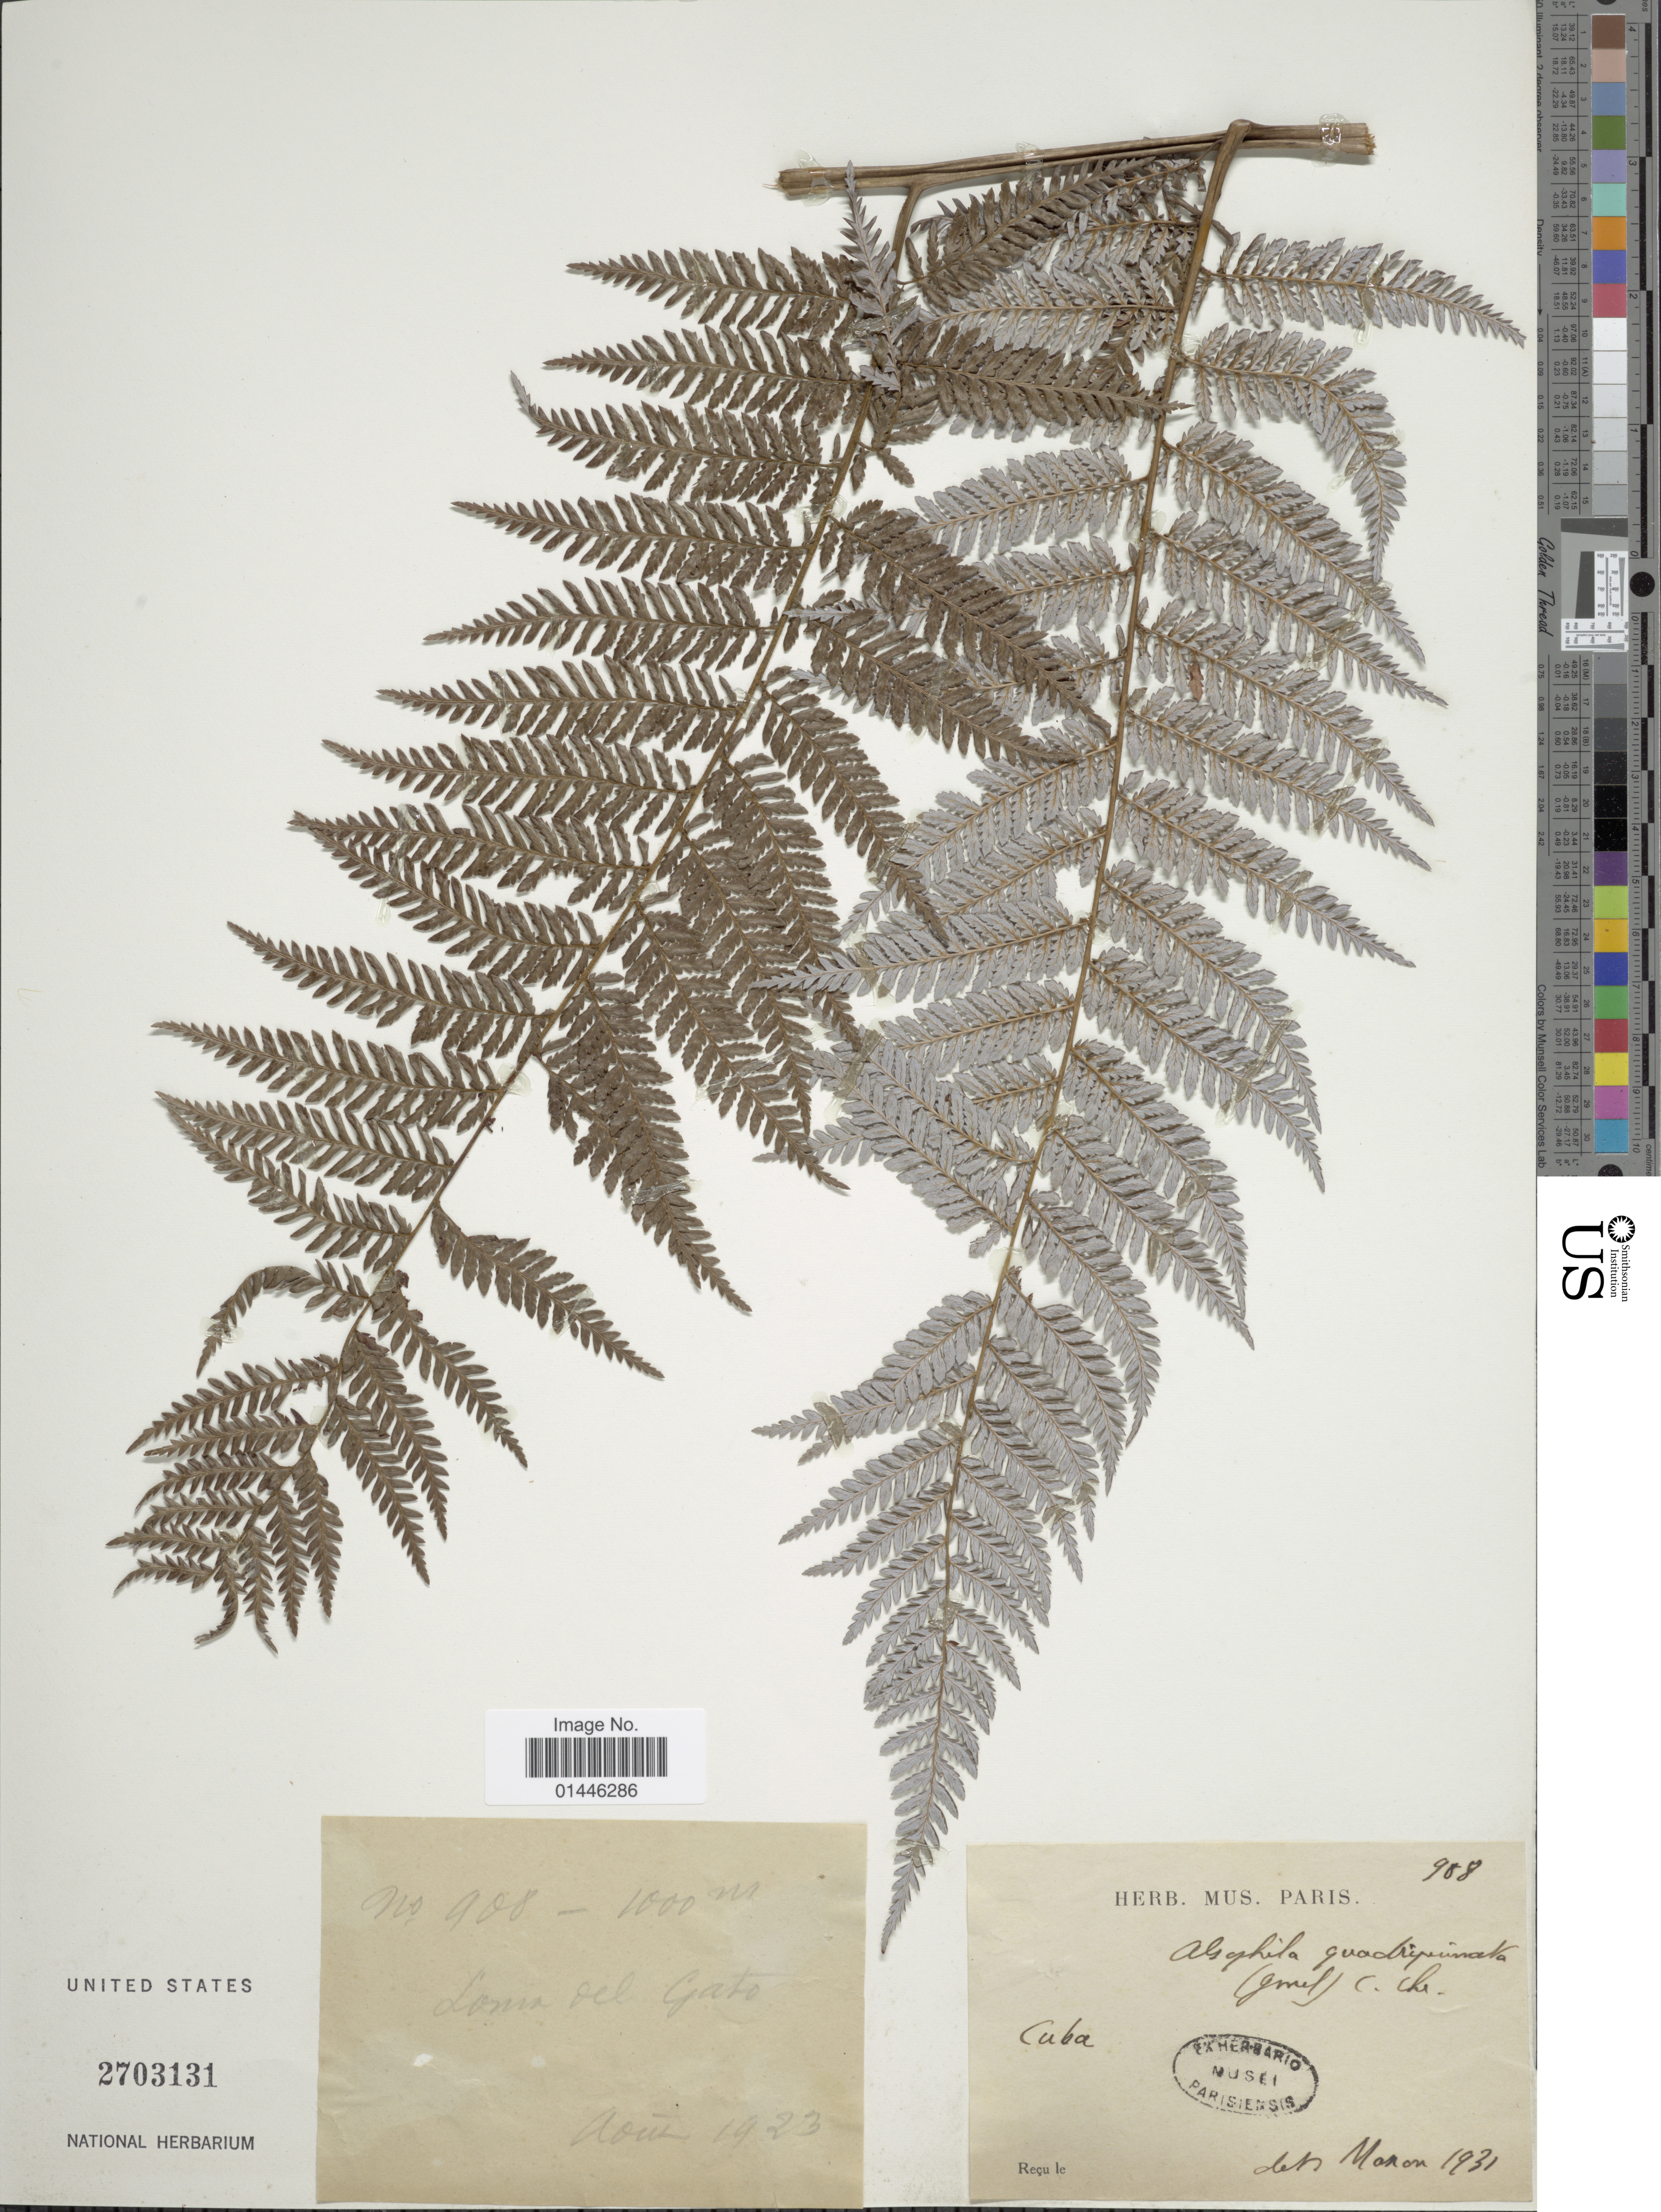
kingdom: Plantae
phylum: Tracheophyta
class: Polypodiopsida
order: Cyatheales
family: Dicksoniaceae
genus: Lophosoria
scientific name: Lophosoria quadripinnata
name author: (J.F. Gmel.) C. Chr.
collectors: ex herb. Musei Parisiensis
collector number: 908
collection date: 1931-03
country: Cuba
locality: Loma del Gato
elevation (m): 1000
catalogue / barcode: US 2703131